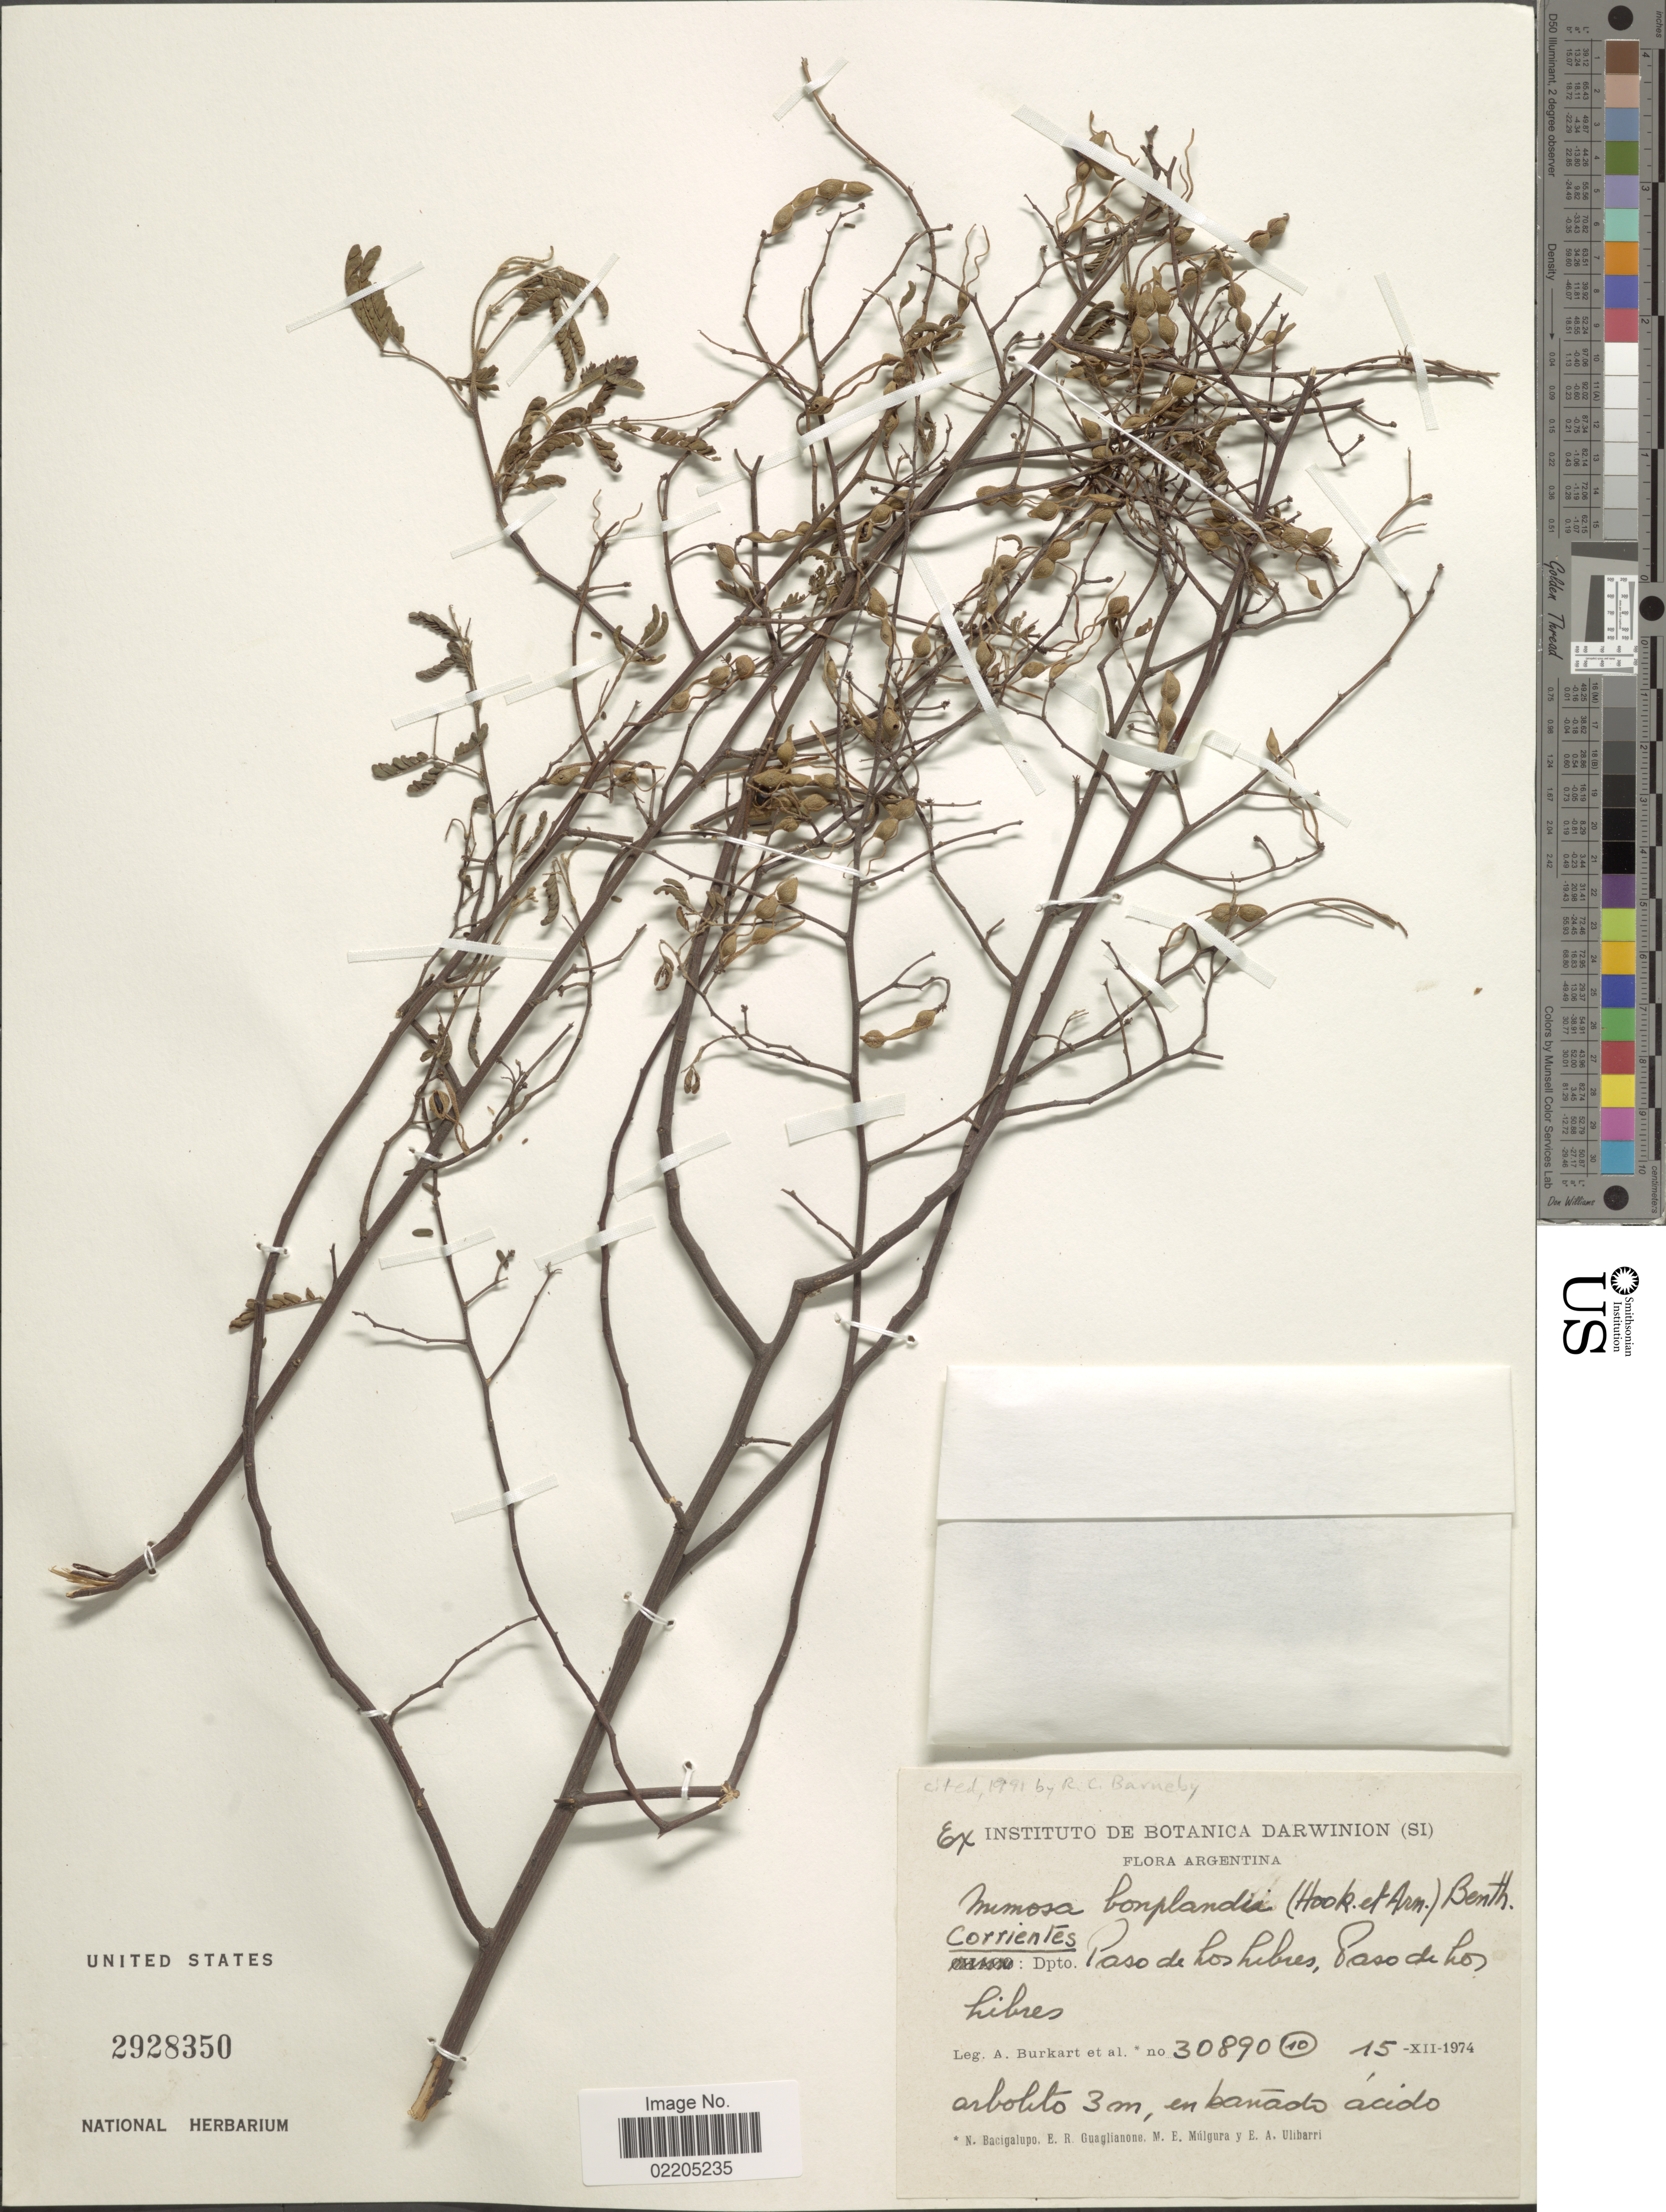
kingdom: Plantae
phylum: Tracheophyta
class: Magnoliopsida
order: Fabales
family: Fabaceae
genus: Mimosa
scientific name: Mimosa bonplandii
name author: Benth.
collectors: A. E. Burkart & et al.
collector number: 30890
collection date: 1974-12-15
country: Argentina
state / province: Corrientes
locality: Paso del Los Libres, Paso de los Libres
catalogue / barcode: US 2928350